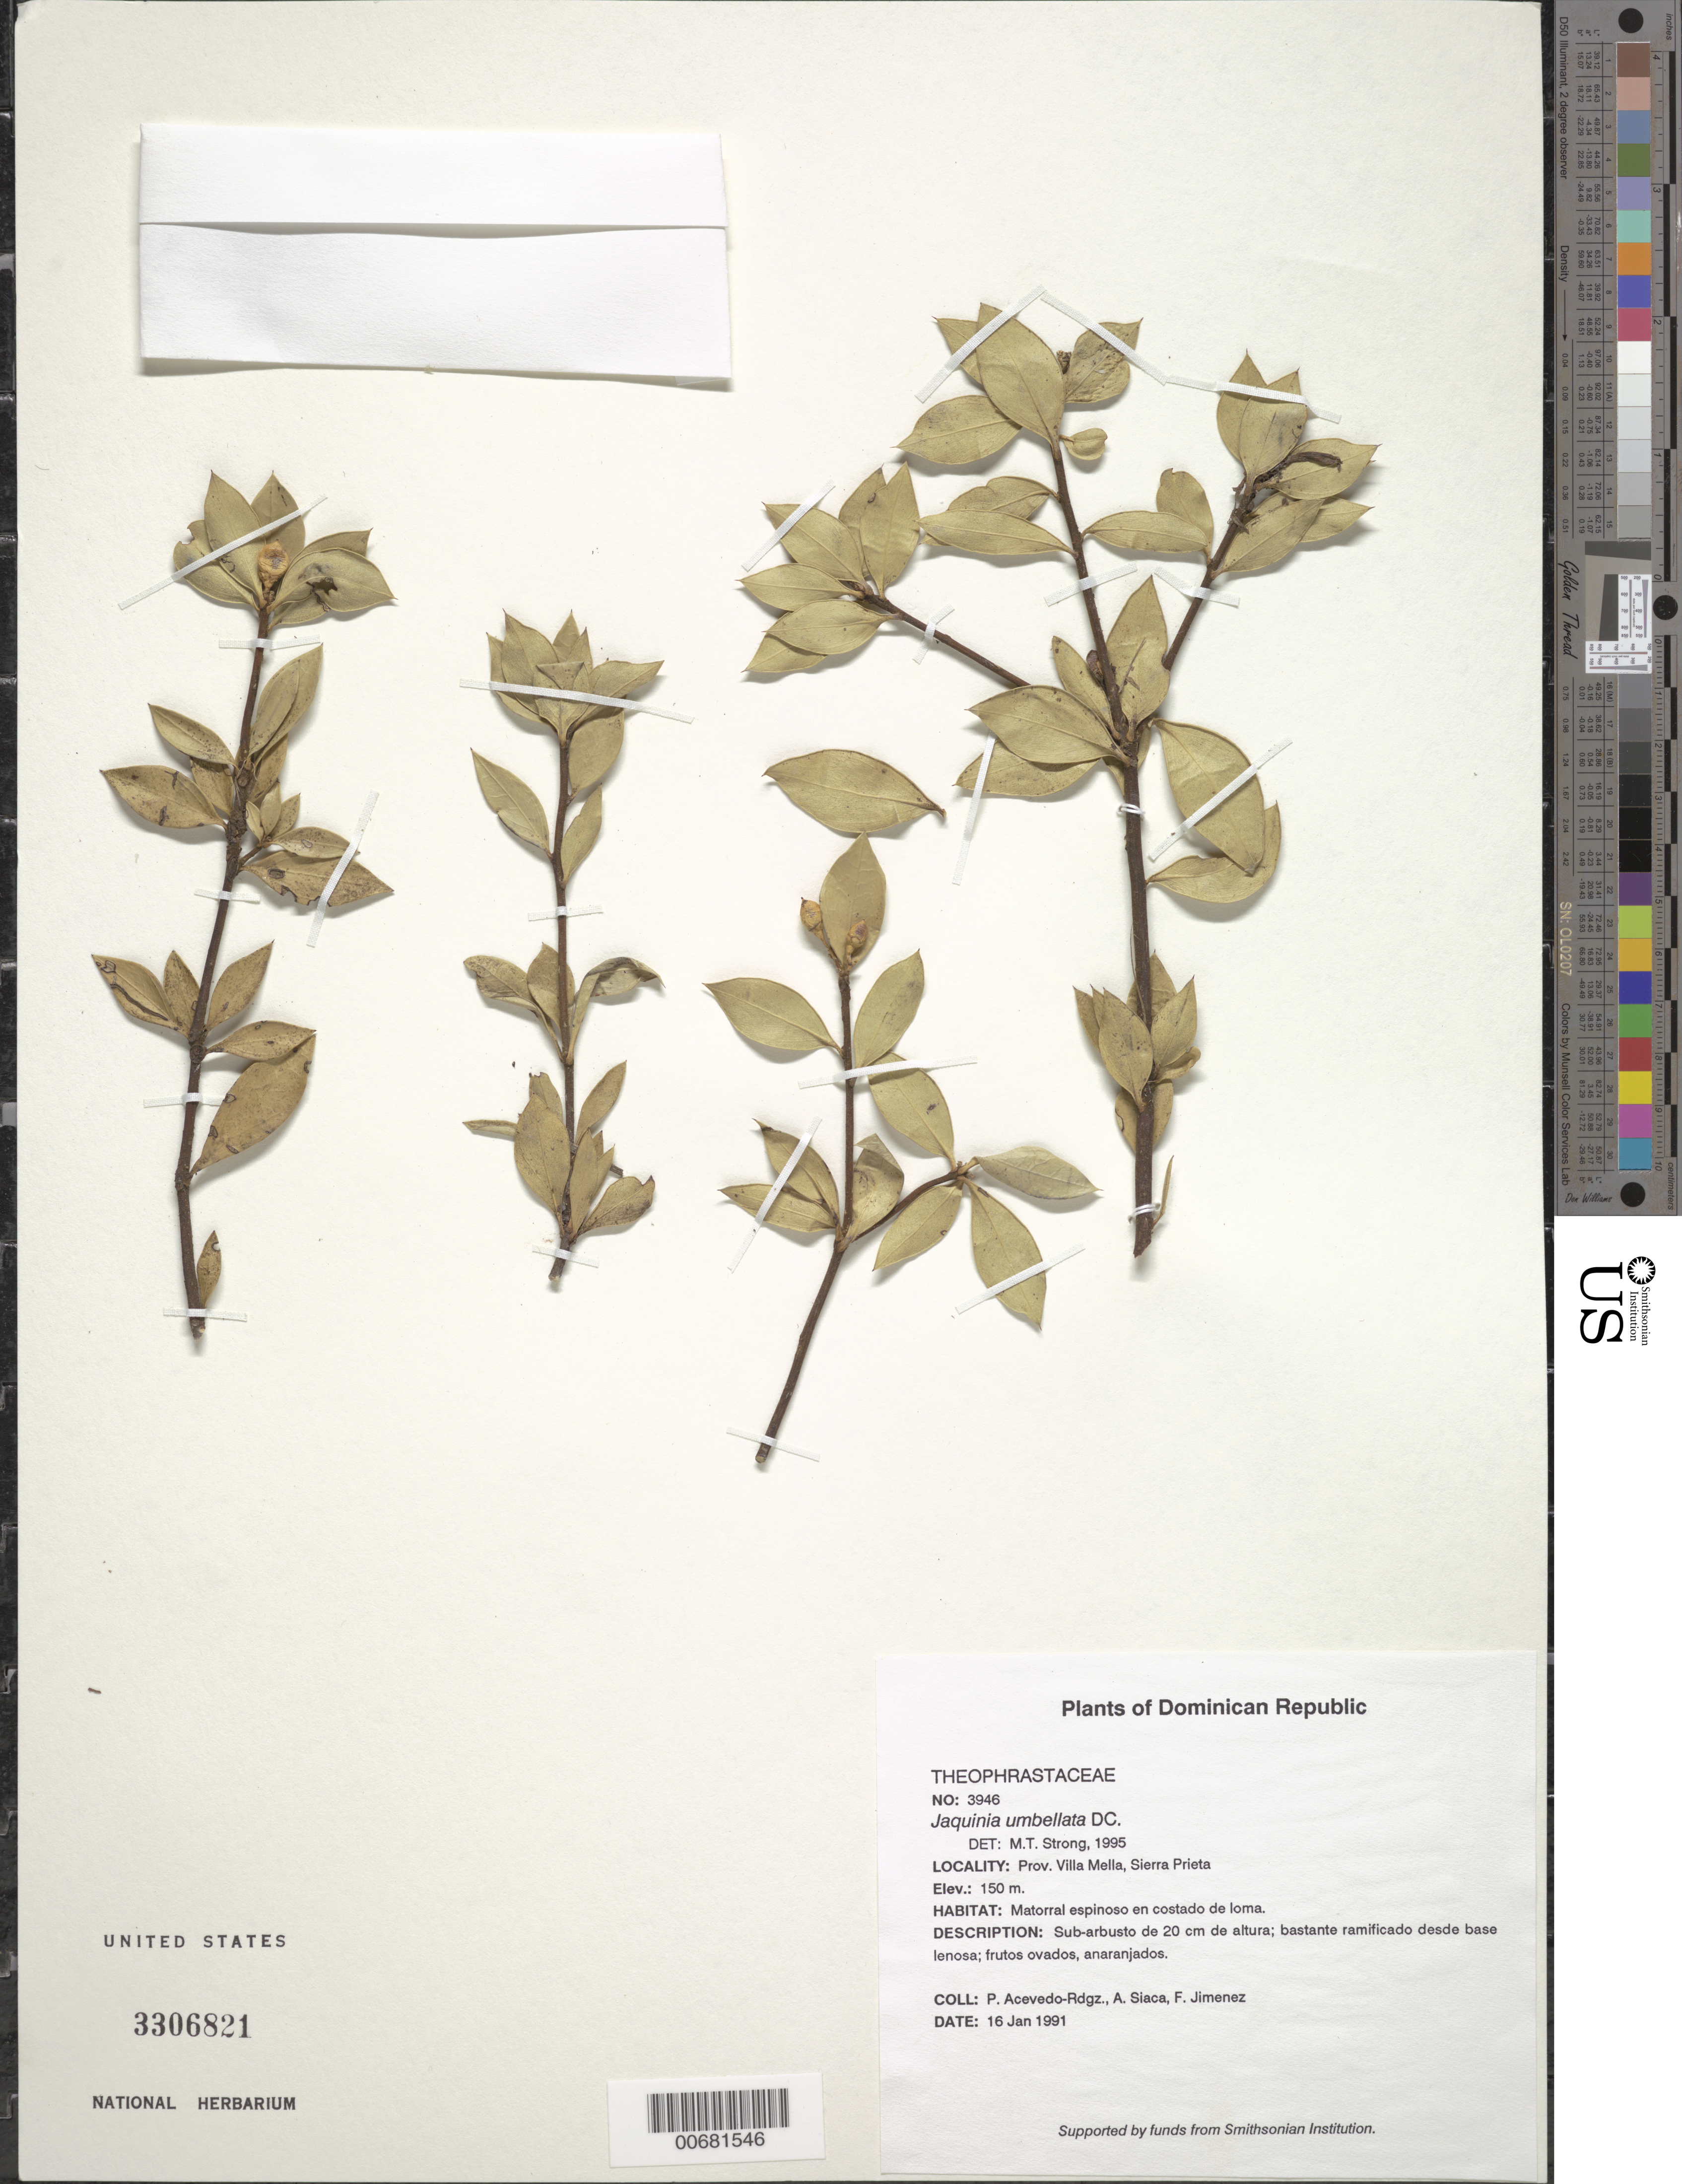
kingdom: Plantae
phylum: Tracheophyta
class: Magnoliopsida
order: Ericales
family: Primulaceae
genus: Jacquinia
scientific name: Jacquinia umbellata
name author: A. DC.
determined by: Strong, M. T., (US), Smithsonian Institution - National Museum of Natural History (UNITED STATES)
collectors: P. Acevedo-Rodr., A. Siaca & F. Jimenez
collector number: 3946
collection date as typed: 16 Jan 1991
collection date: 1991-01-16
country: Dominican Republic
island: Hispaniola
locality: Provincia Villa Mella, Sierra Prieta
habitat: Matorral espinoso en costado de loma.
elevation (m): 150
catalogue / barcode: US 3306821